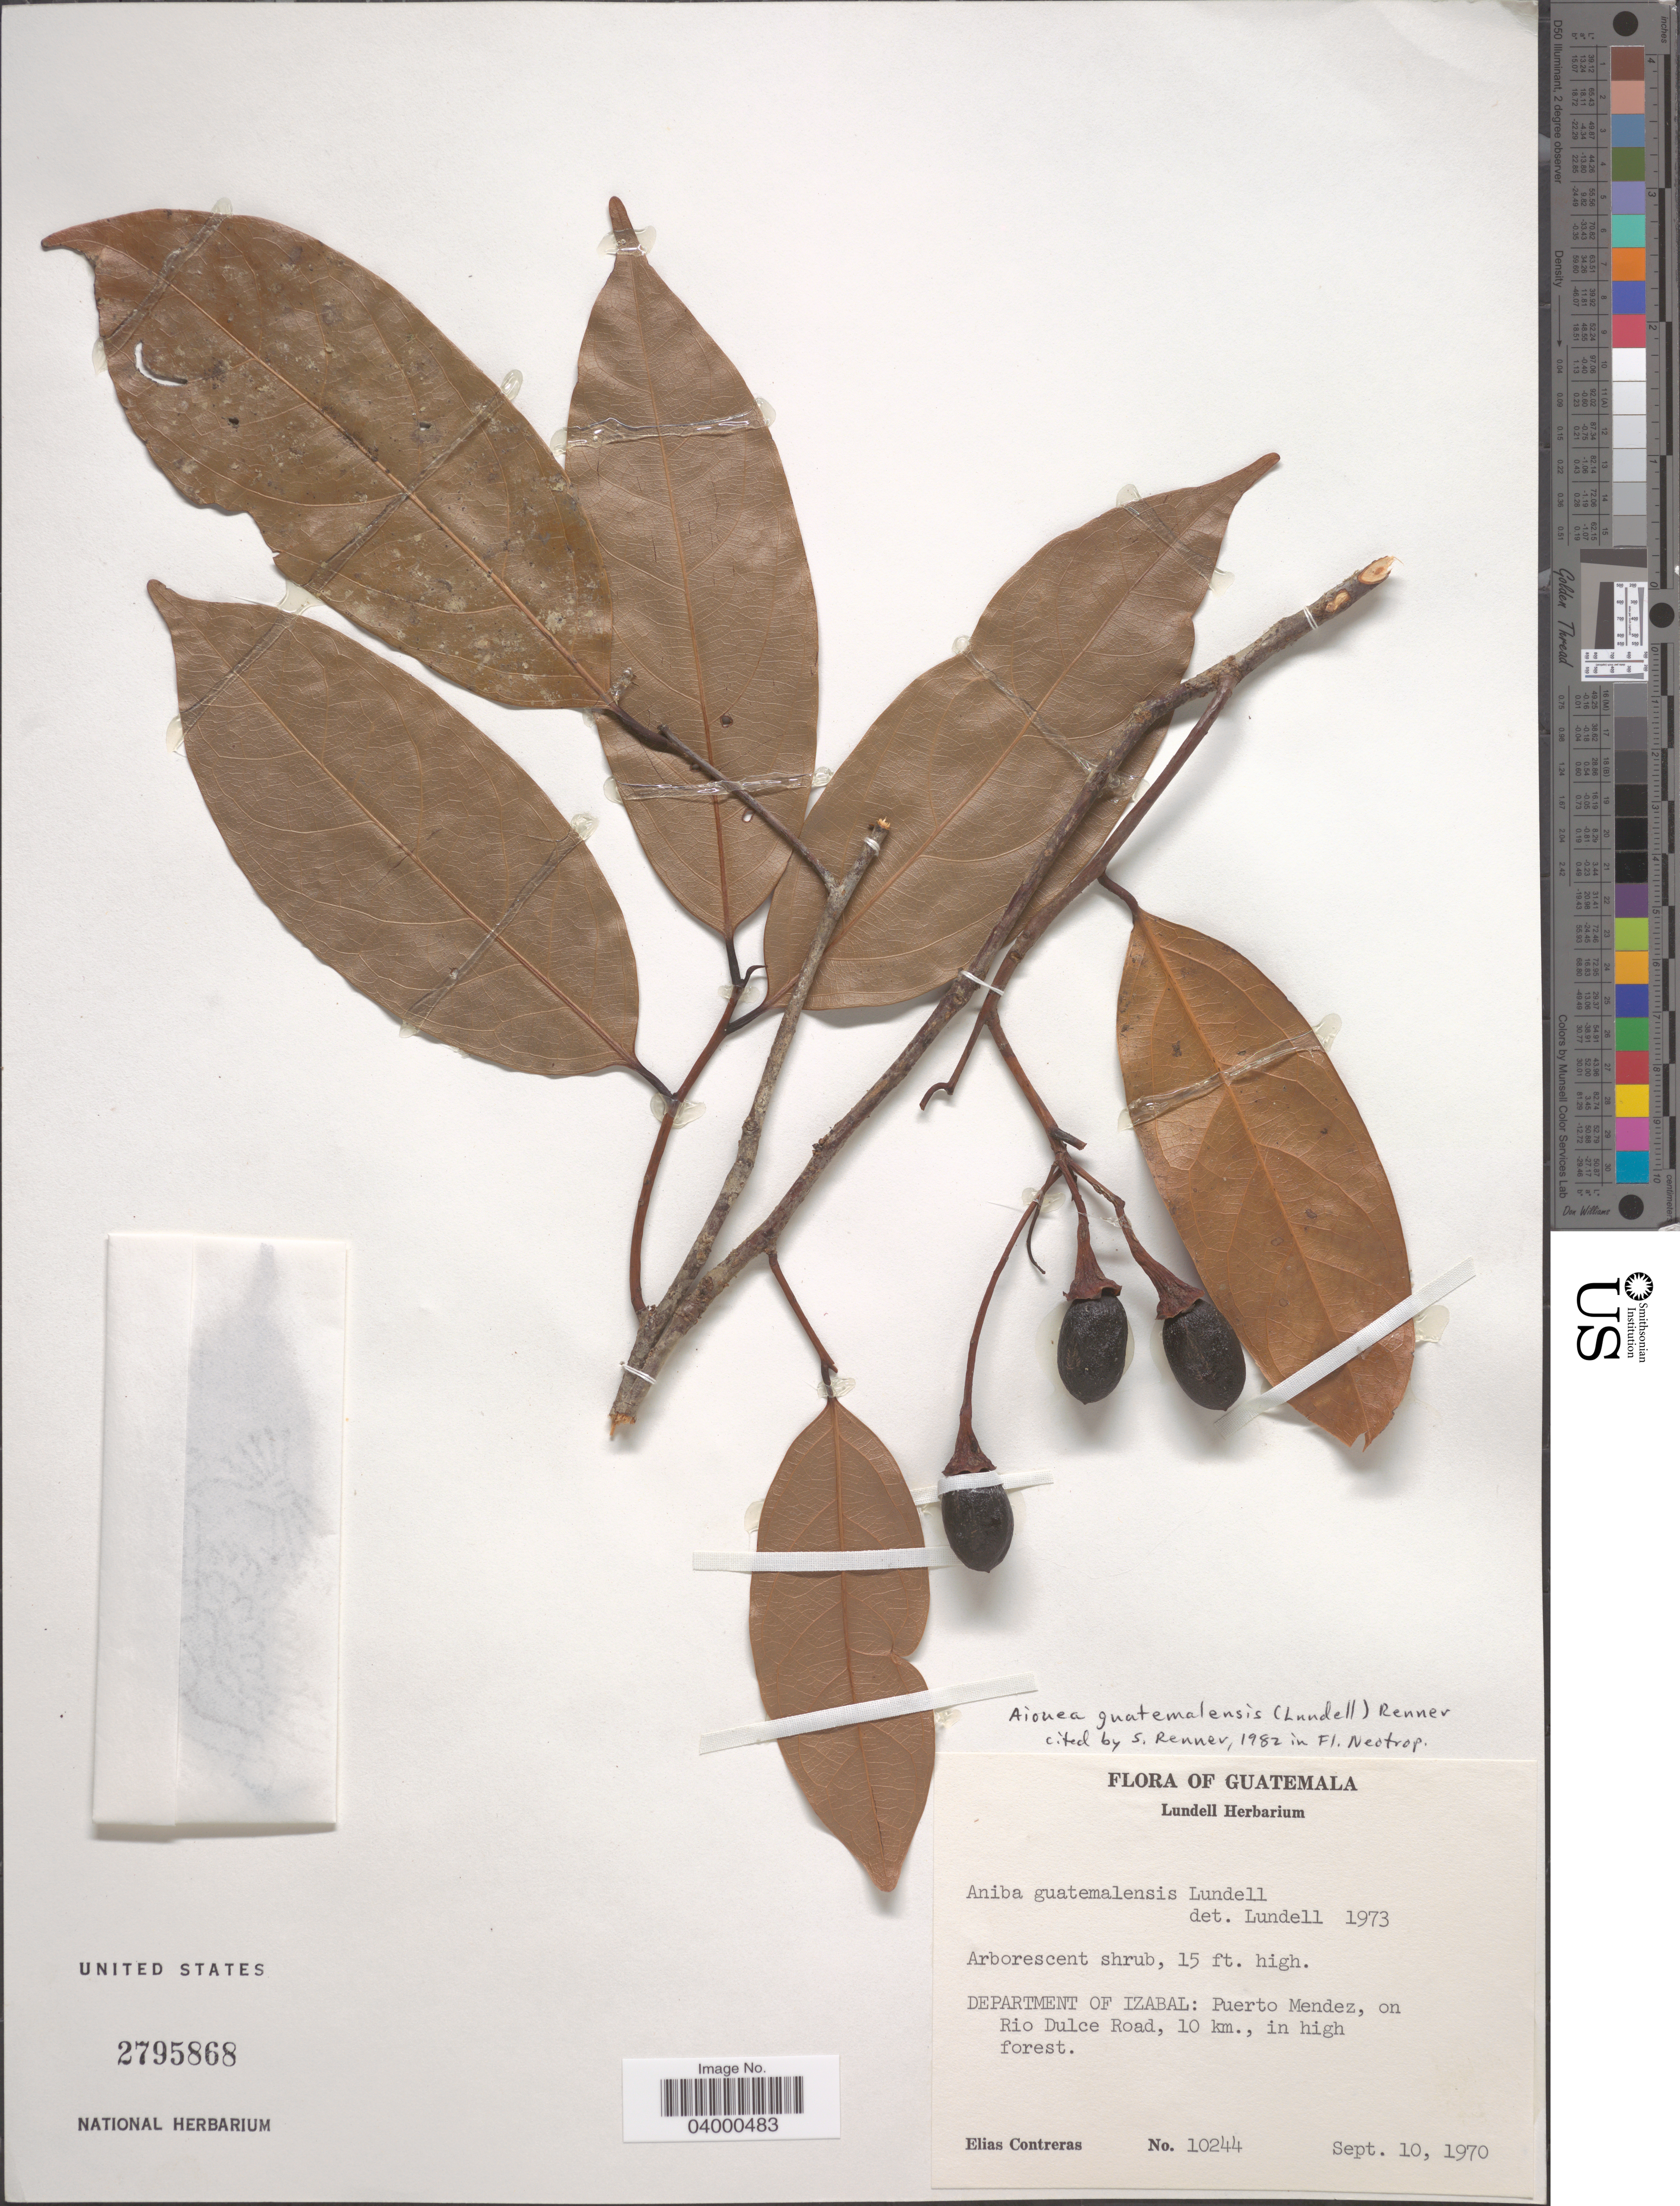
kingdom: Plantae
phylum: Tracheophyta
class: Magnoliopsida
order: Laurales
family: Lauraceae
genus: Aiouea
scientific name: Aiouea guatemalensis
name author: (Lundell) Renner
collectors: E. Contreras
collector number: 10244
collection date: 1970-09-10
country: Guatemala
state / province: Izabal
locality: Department of Izabal: Puerto Mendez, on Rio Dulce Road, 10 km., in high forest.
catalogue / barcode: US 2795868